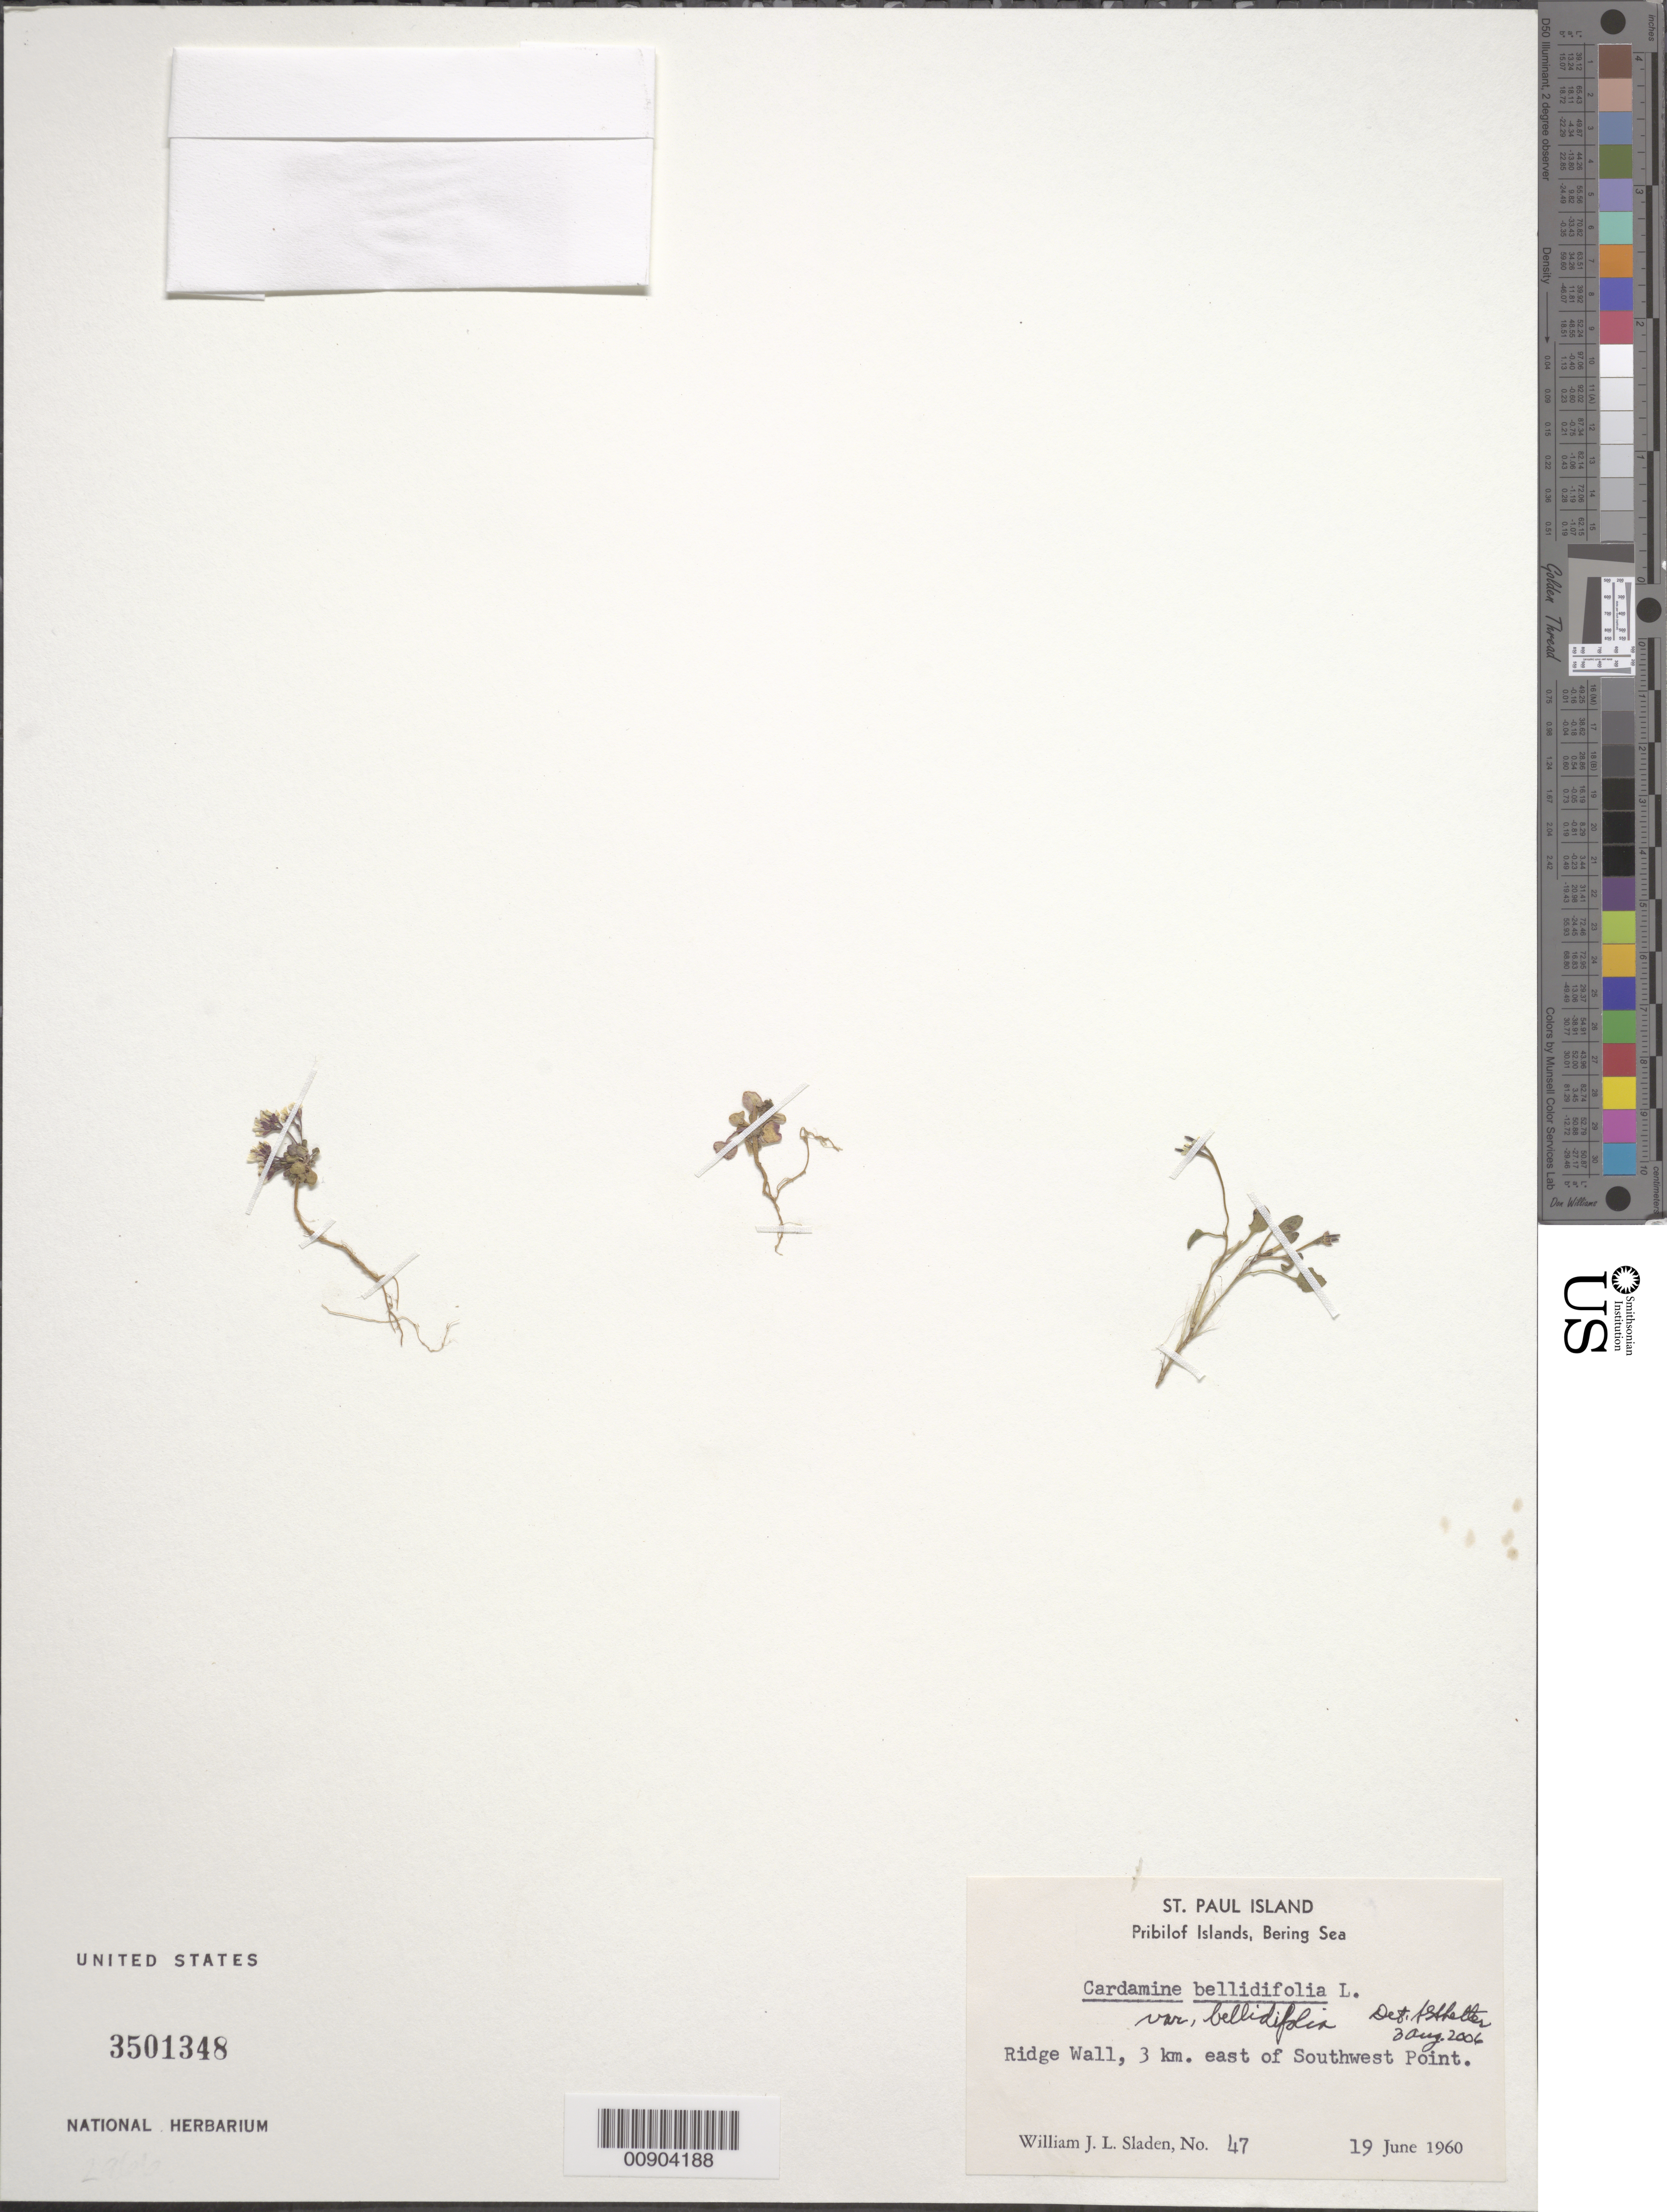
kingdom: Plantae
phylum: Tracheophyta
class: Magnoliopsida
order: Brassicales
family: Brassicaceae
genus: Cardamine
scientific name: Cardamine bellidifolia var. bellidifolia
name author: L.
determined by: Shetler, Stanwyn G., (US), NMNH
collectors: W. Sladen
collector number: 47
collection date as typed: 19 Jun 1960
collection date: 1960-06-19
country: United States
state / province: Alaska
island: St. Paul Island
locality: Ridge Wall, 3 km. east of Southwest Point., Bering Sea, Pribilof Islands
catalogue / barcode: US 3501348